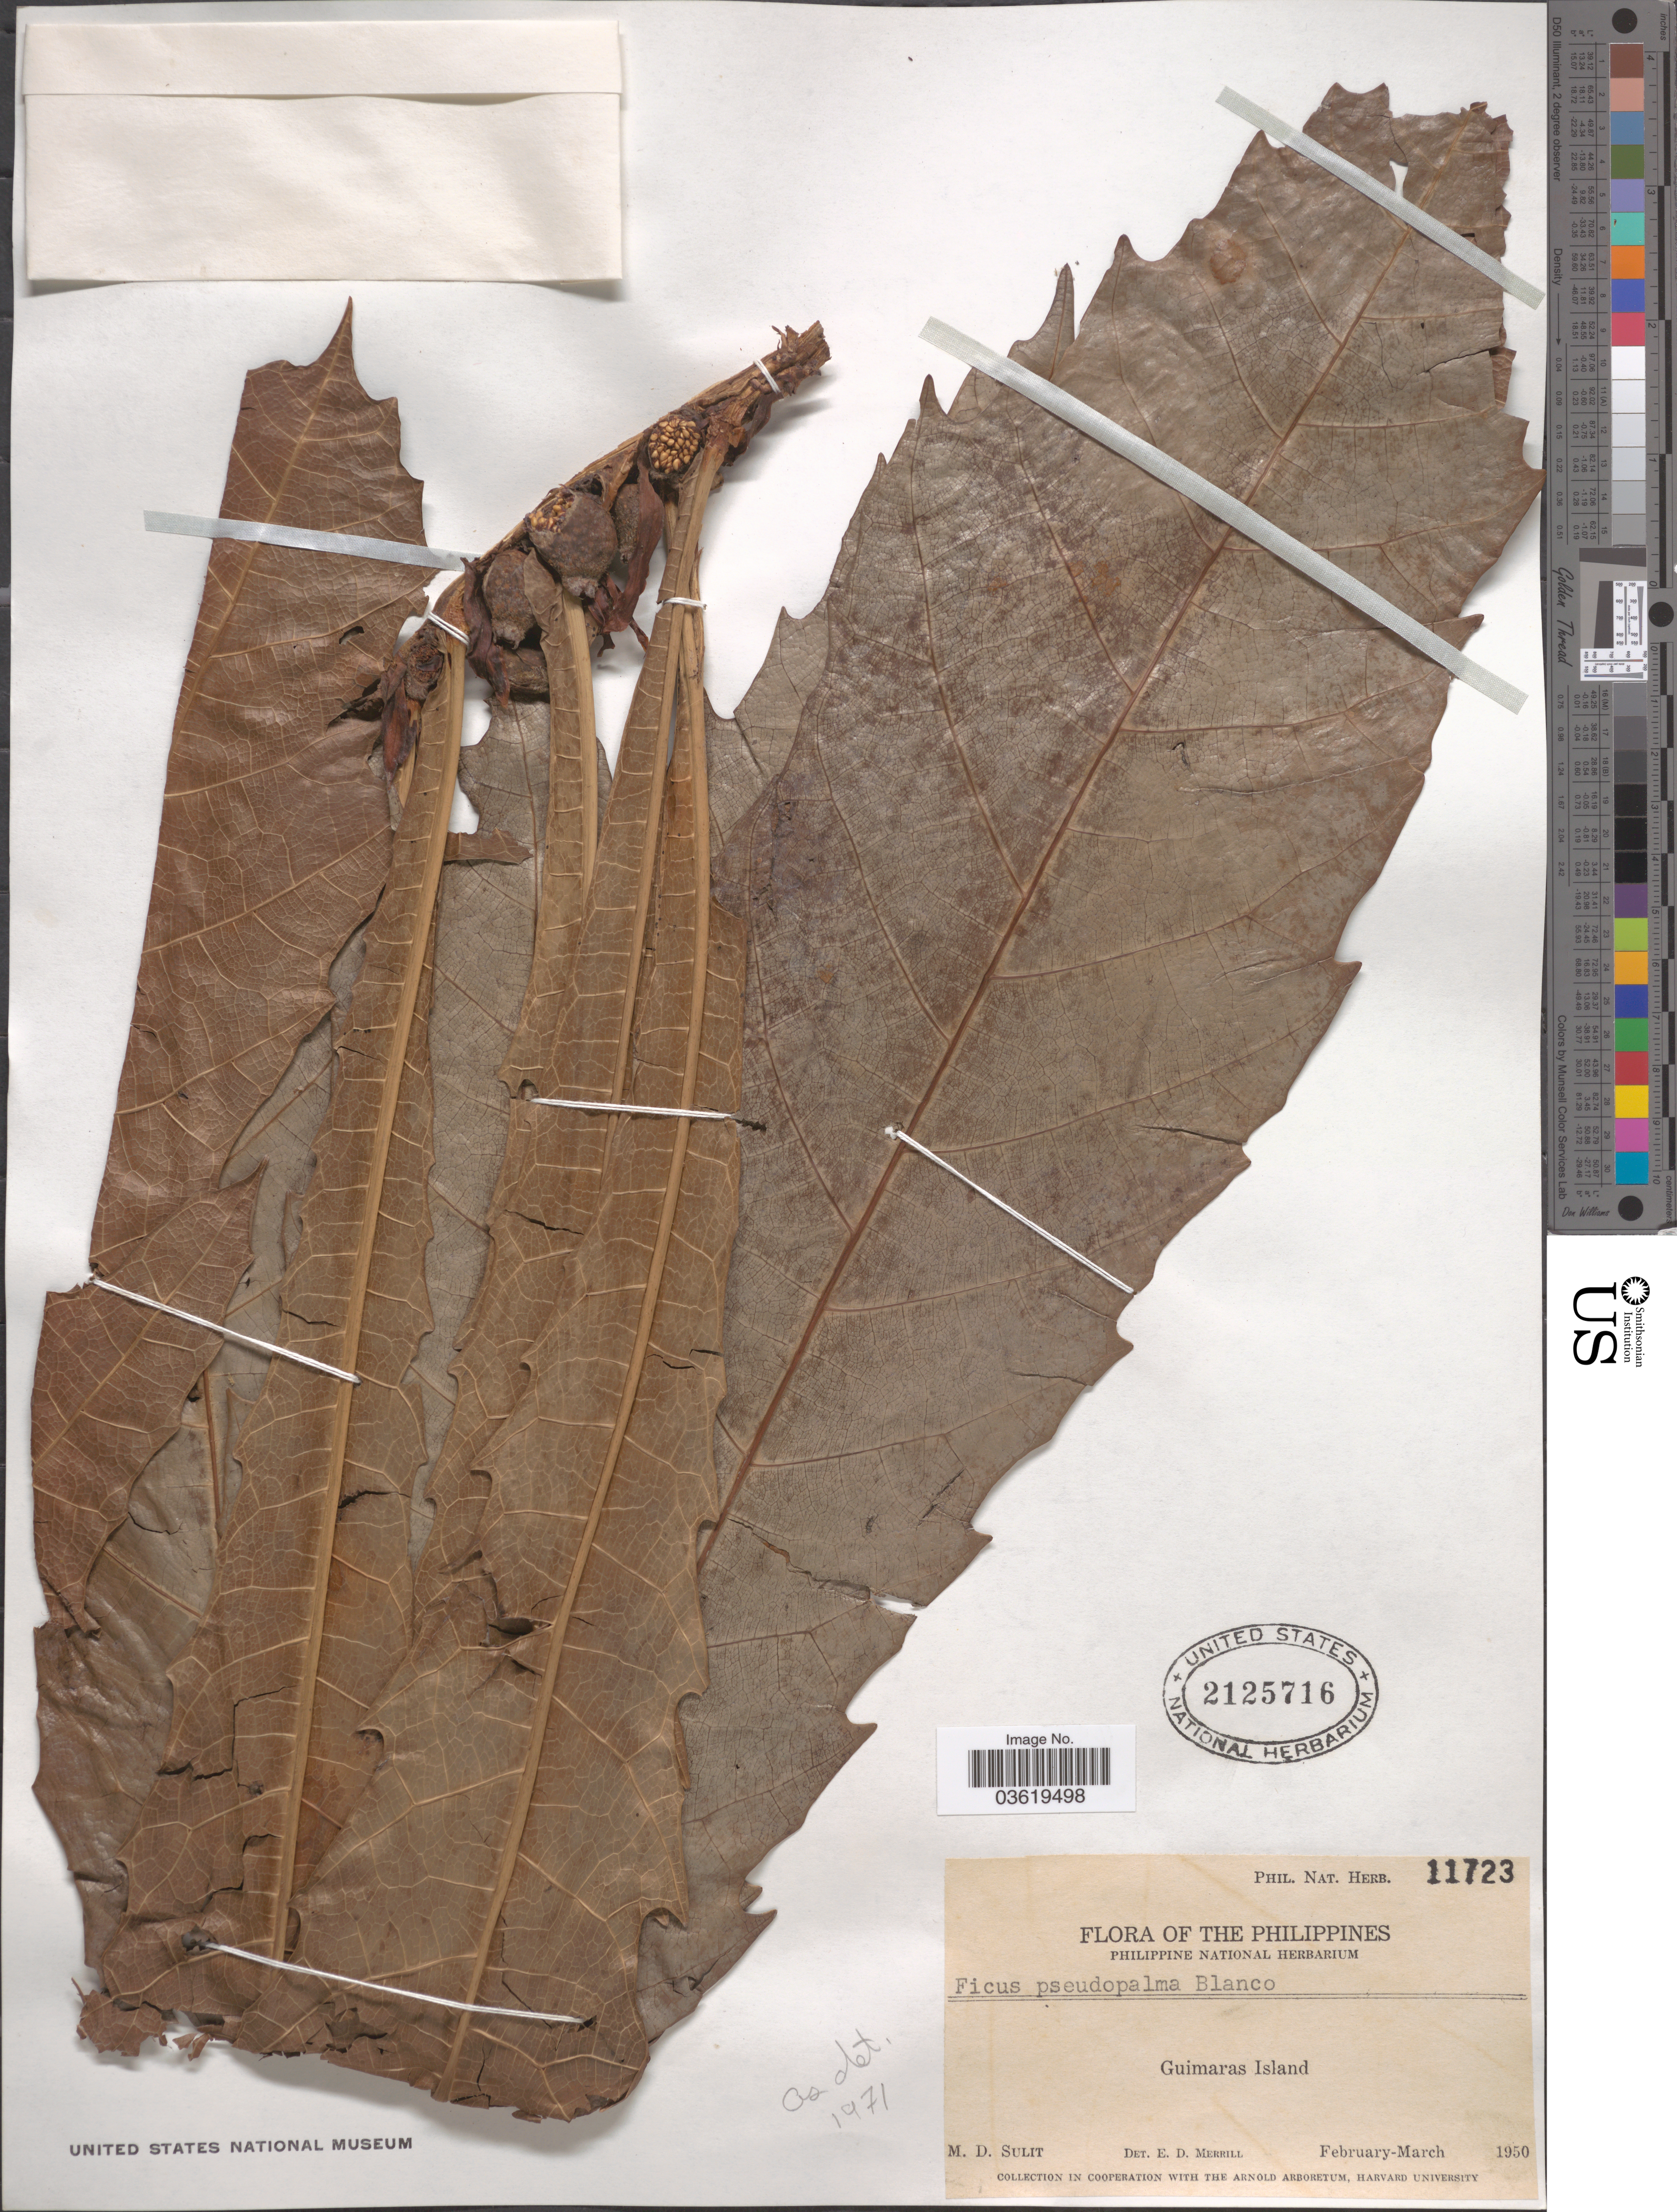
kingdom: Plantae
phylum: Tracheophyta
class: Magnoliopsida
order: Rosales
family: Moraceae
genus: Ficus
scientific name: Ficus pseudopalma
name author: Blanco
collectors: M. Sulit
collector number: Phil. Nat. Herb. 11723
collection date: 1950-02/1950-03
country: Philippines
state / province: Western Visayas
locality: Guimaras Island.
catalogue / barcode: US 2125716